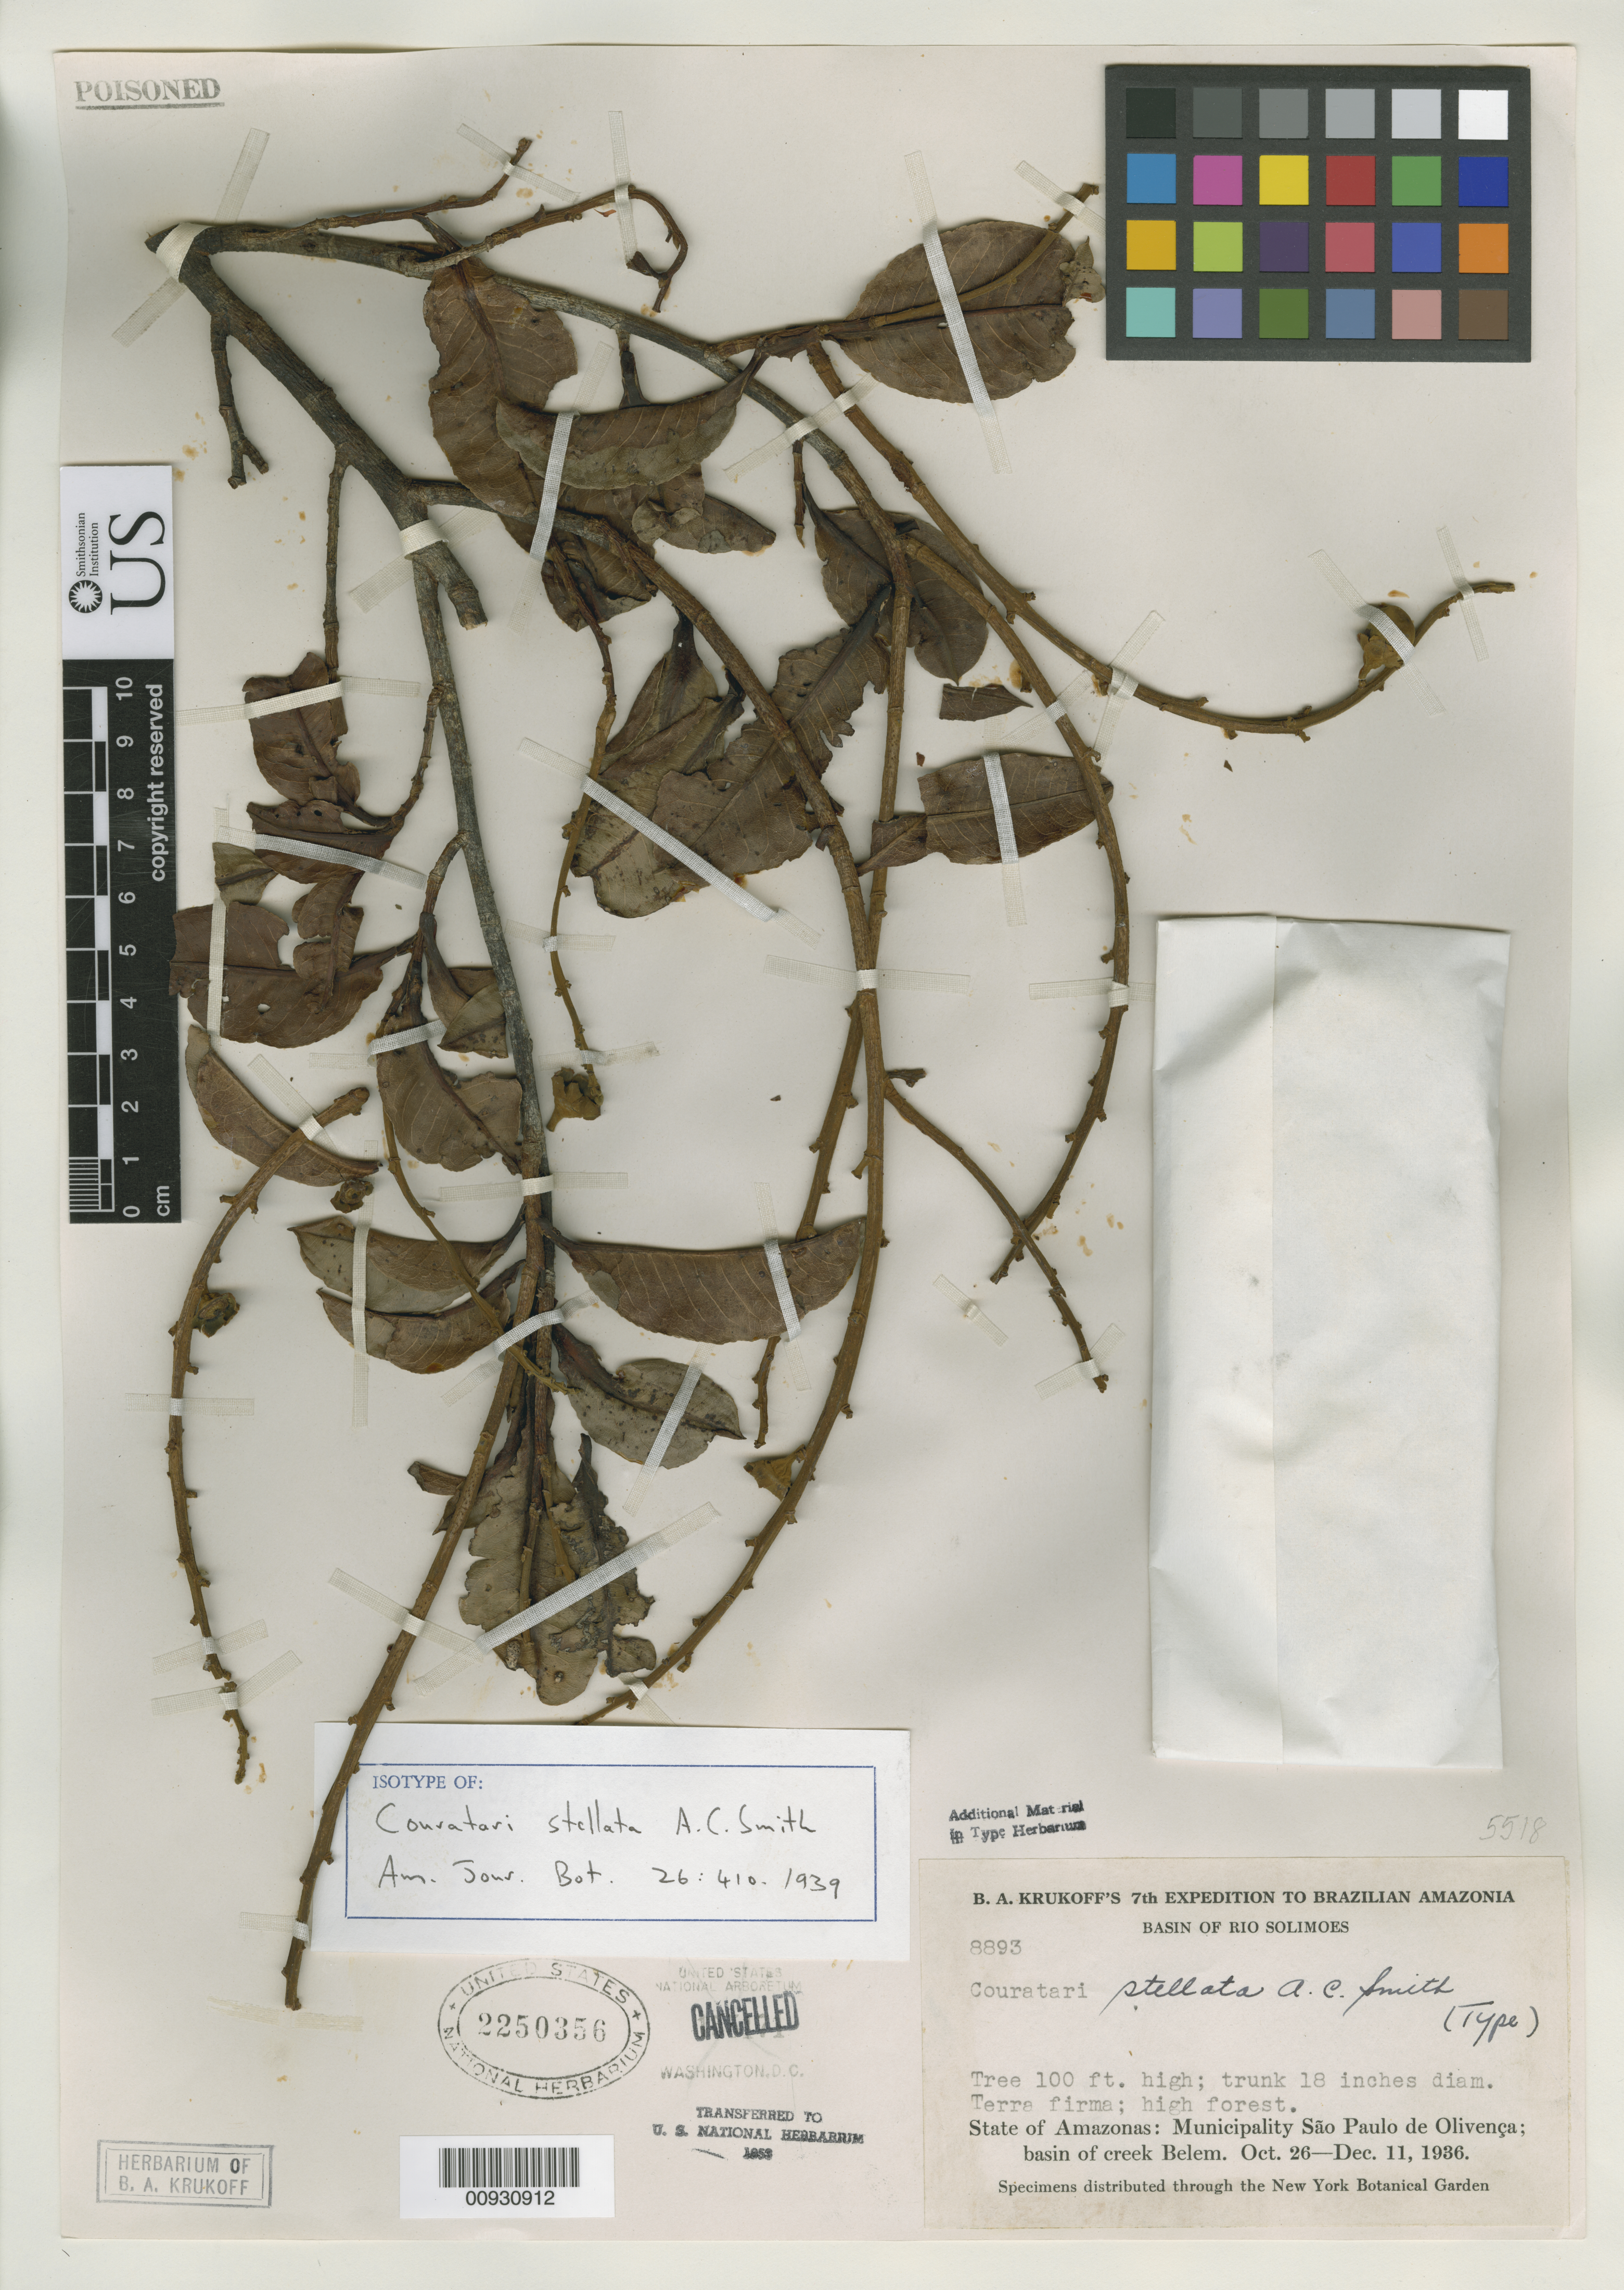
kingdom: Plantae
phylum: Tracheophyta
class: Magnoliopsida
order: Ericales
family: Lecythidaceae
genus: Couratari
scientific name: Couratari stellata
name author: A.C. Sm.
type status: Isotype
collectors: B. A. Krukoff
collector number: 8893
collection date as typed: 26 Oct 1936 to 11 Dec 1936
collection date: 1936-10-26/1936-12-11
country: Brazil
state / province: Amazonas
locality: São Paulo de Olivença, Basin of Rio Solimoes.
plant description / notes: Annotated as "(Type)" in unknown hand, but protologue specifies types deposited at NY.; Specimen ex United States National Arboretum, transferred to U.S. National Herbarium, 1953.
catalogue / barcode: US 2250356